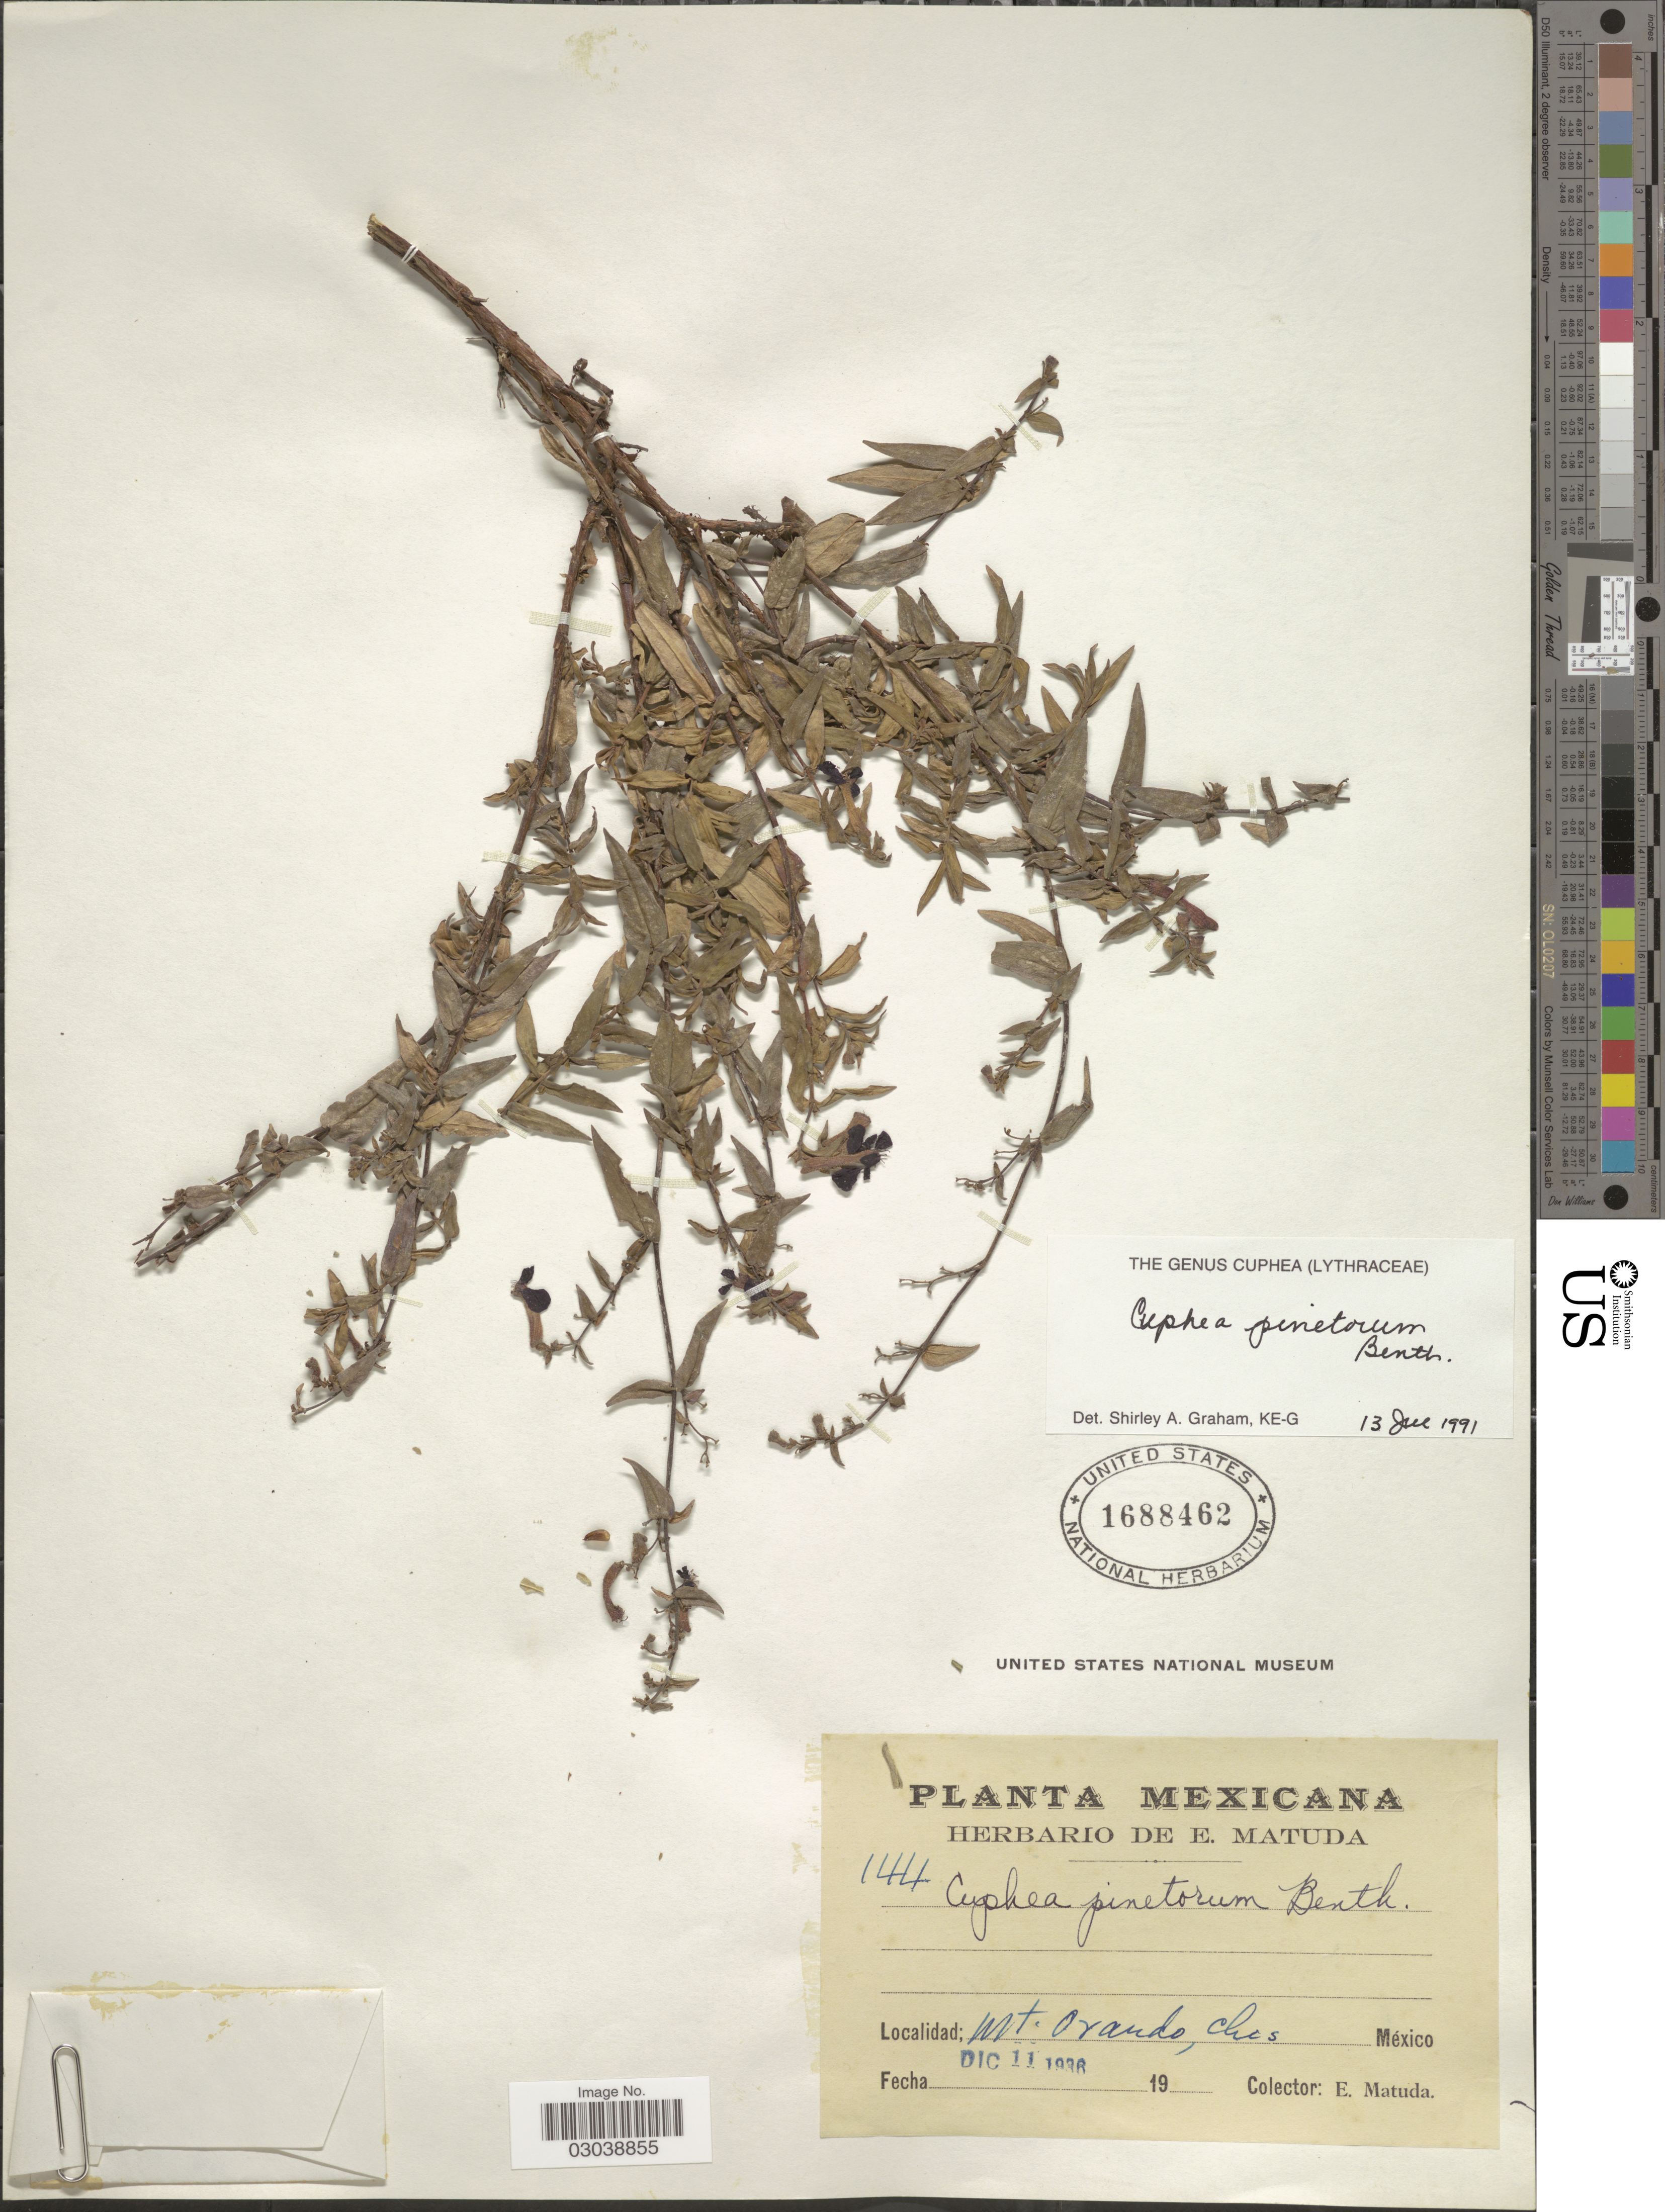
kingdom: Plantae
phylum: Tracheophyta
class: Magnoliopsida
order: Myrtales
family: Lythraceae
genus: Cuphea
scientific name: Cuphea pinetorum Benth.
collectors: E. Matuda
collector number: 144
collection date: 1936-12-11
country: Mexico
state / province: Chiapas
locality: Mt. Ovando.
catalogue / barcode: US 1688462